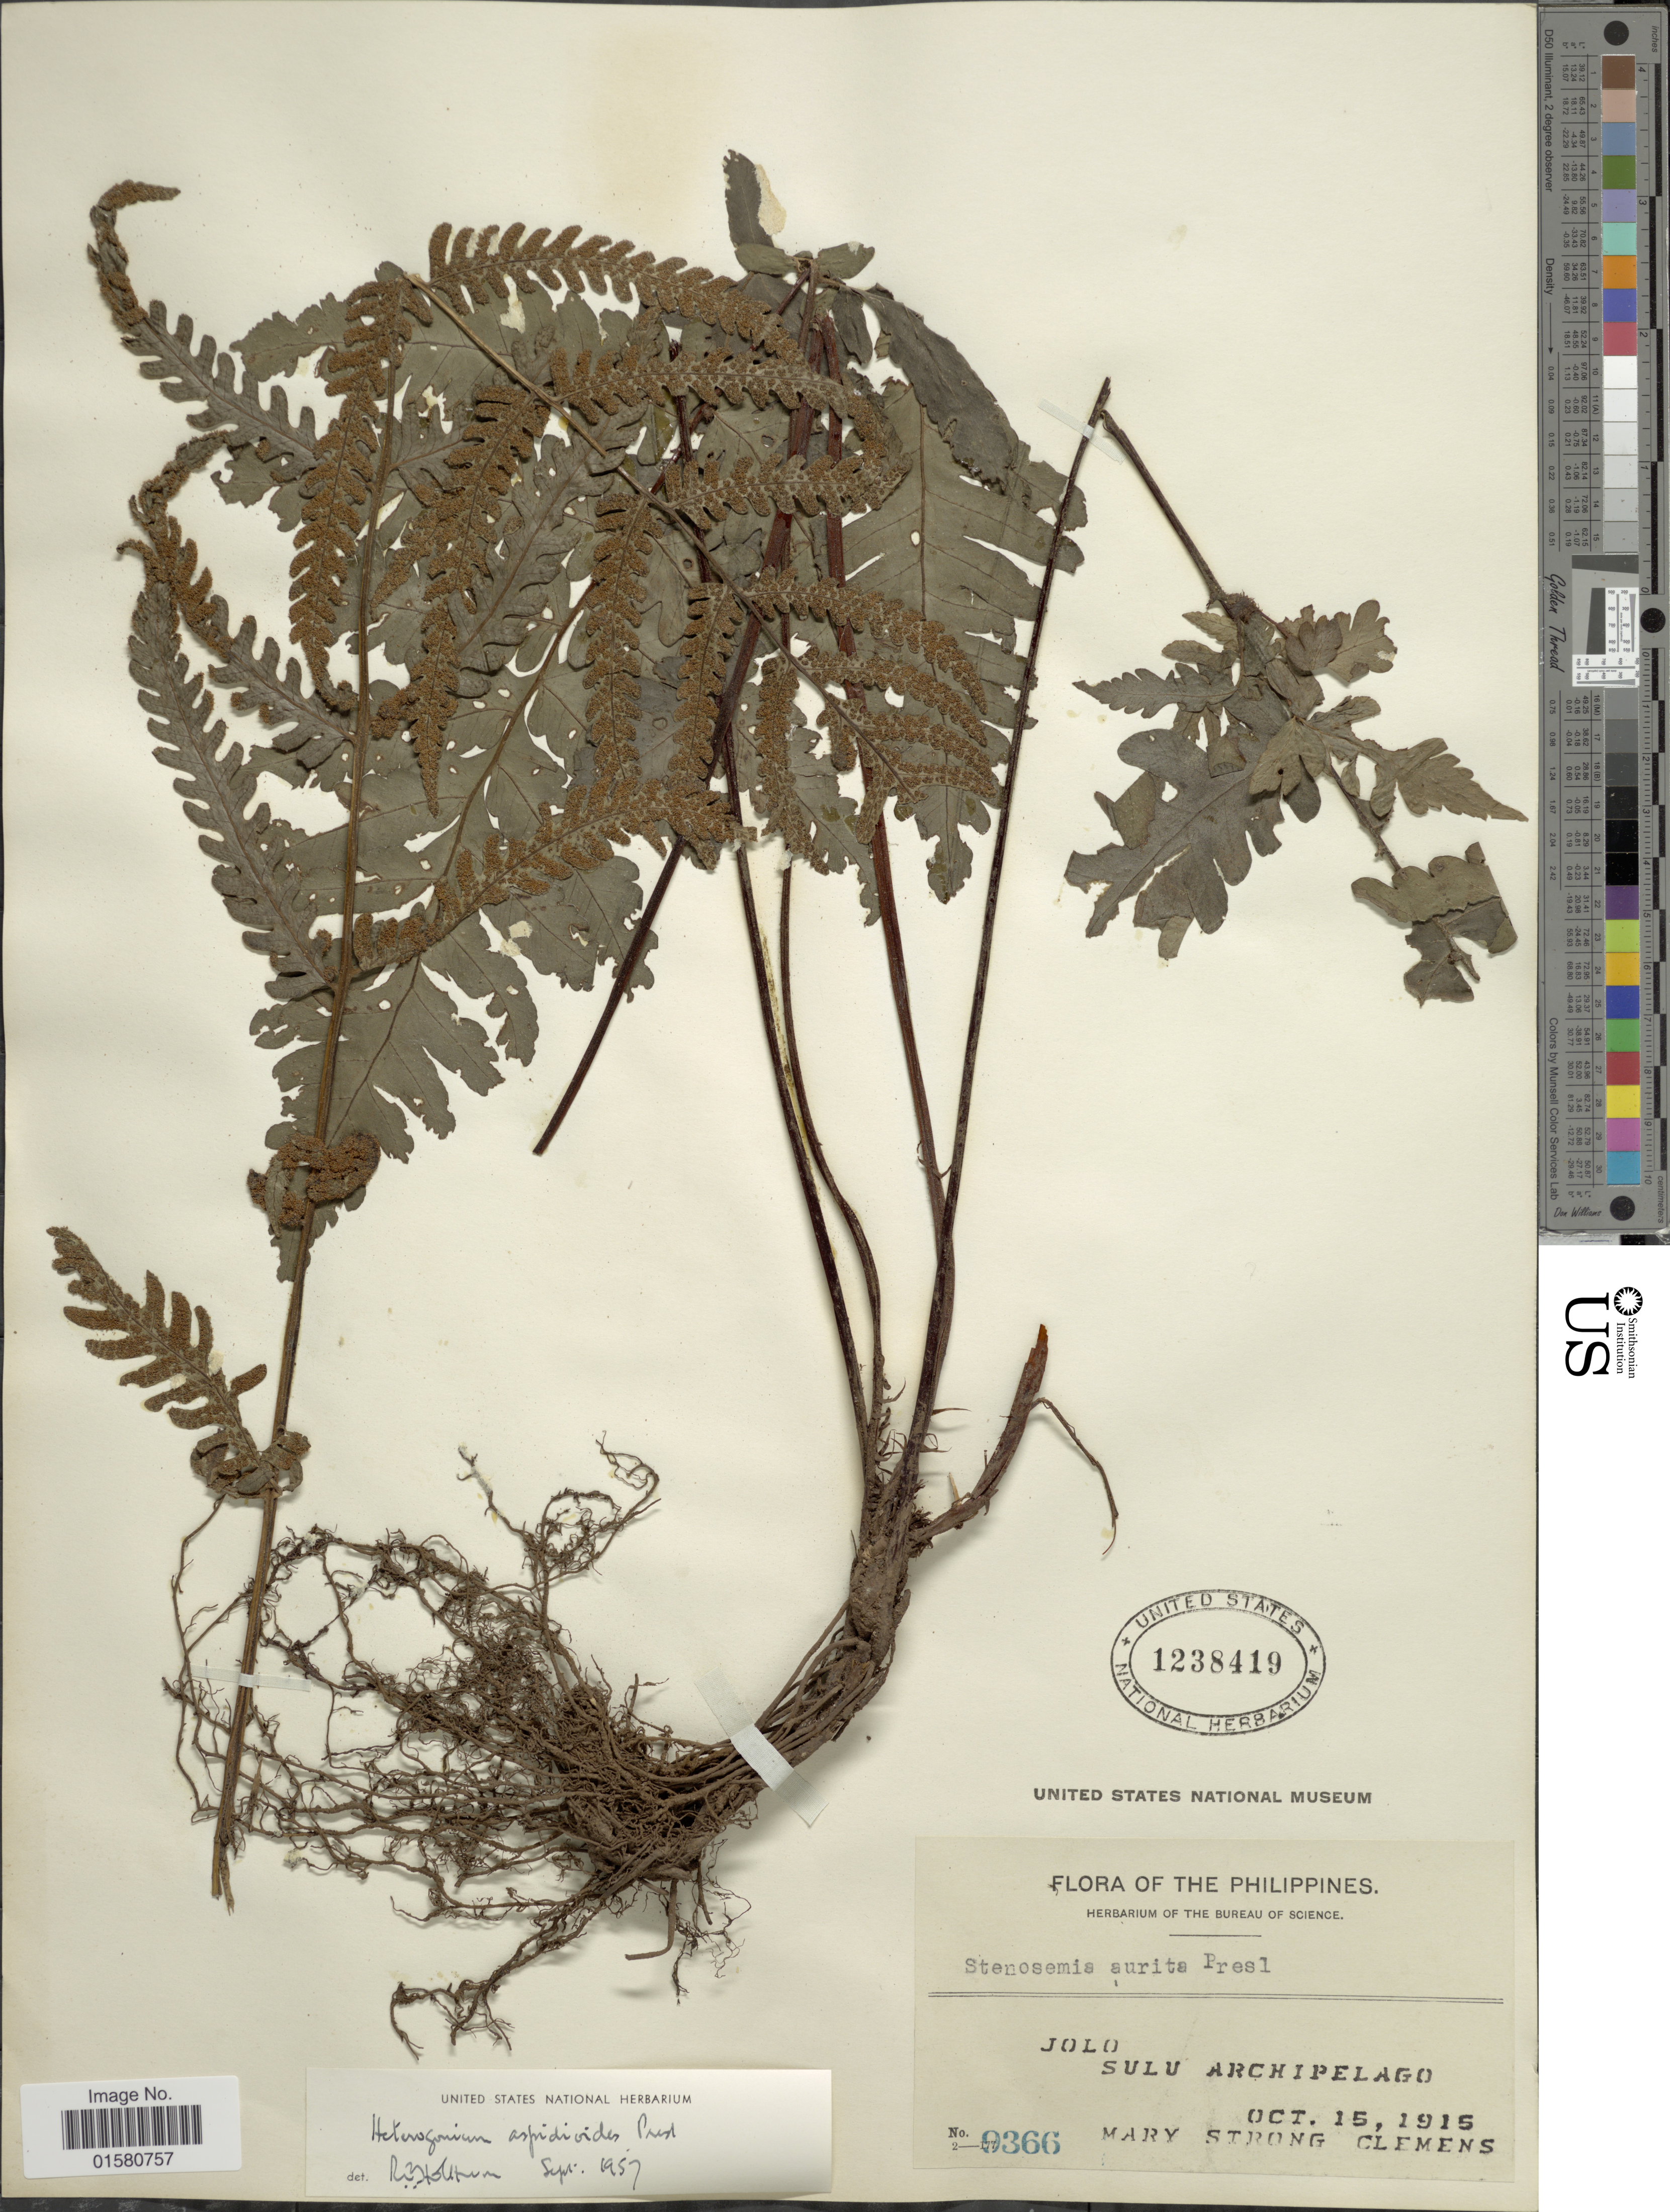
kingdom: Plantae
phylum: Tracheophyta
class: Polypodiopsida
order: Polypodiales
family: Tectariaceae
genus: Tectaria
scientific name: Tectaria aspidioides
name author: (C. Presl) Copel.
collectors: M. S. Clemens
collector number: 9366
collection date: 1915-10-15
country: Philippines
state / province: Muslim Mindanao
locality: Jolo. Sulu Archipelago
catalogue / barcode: US 1238419